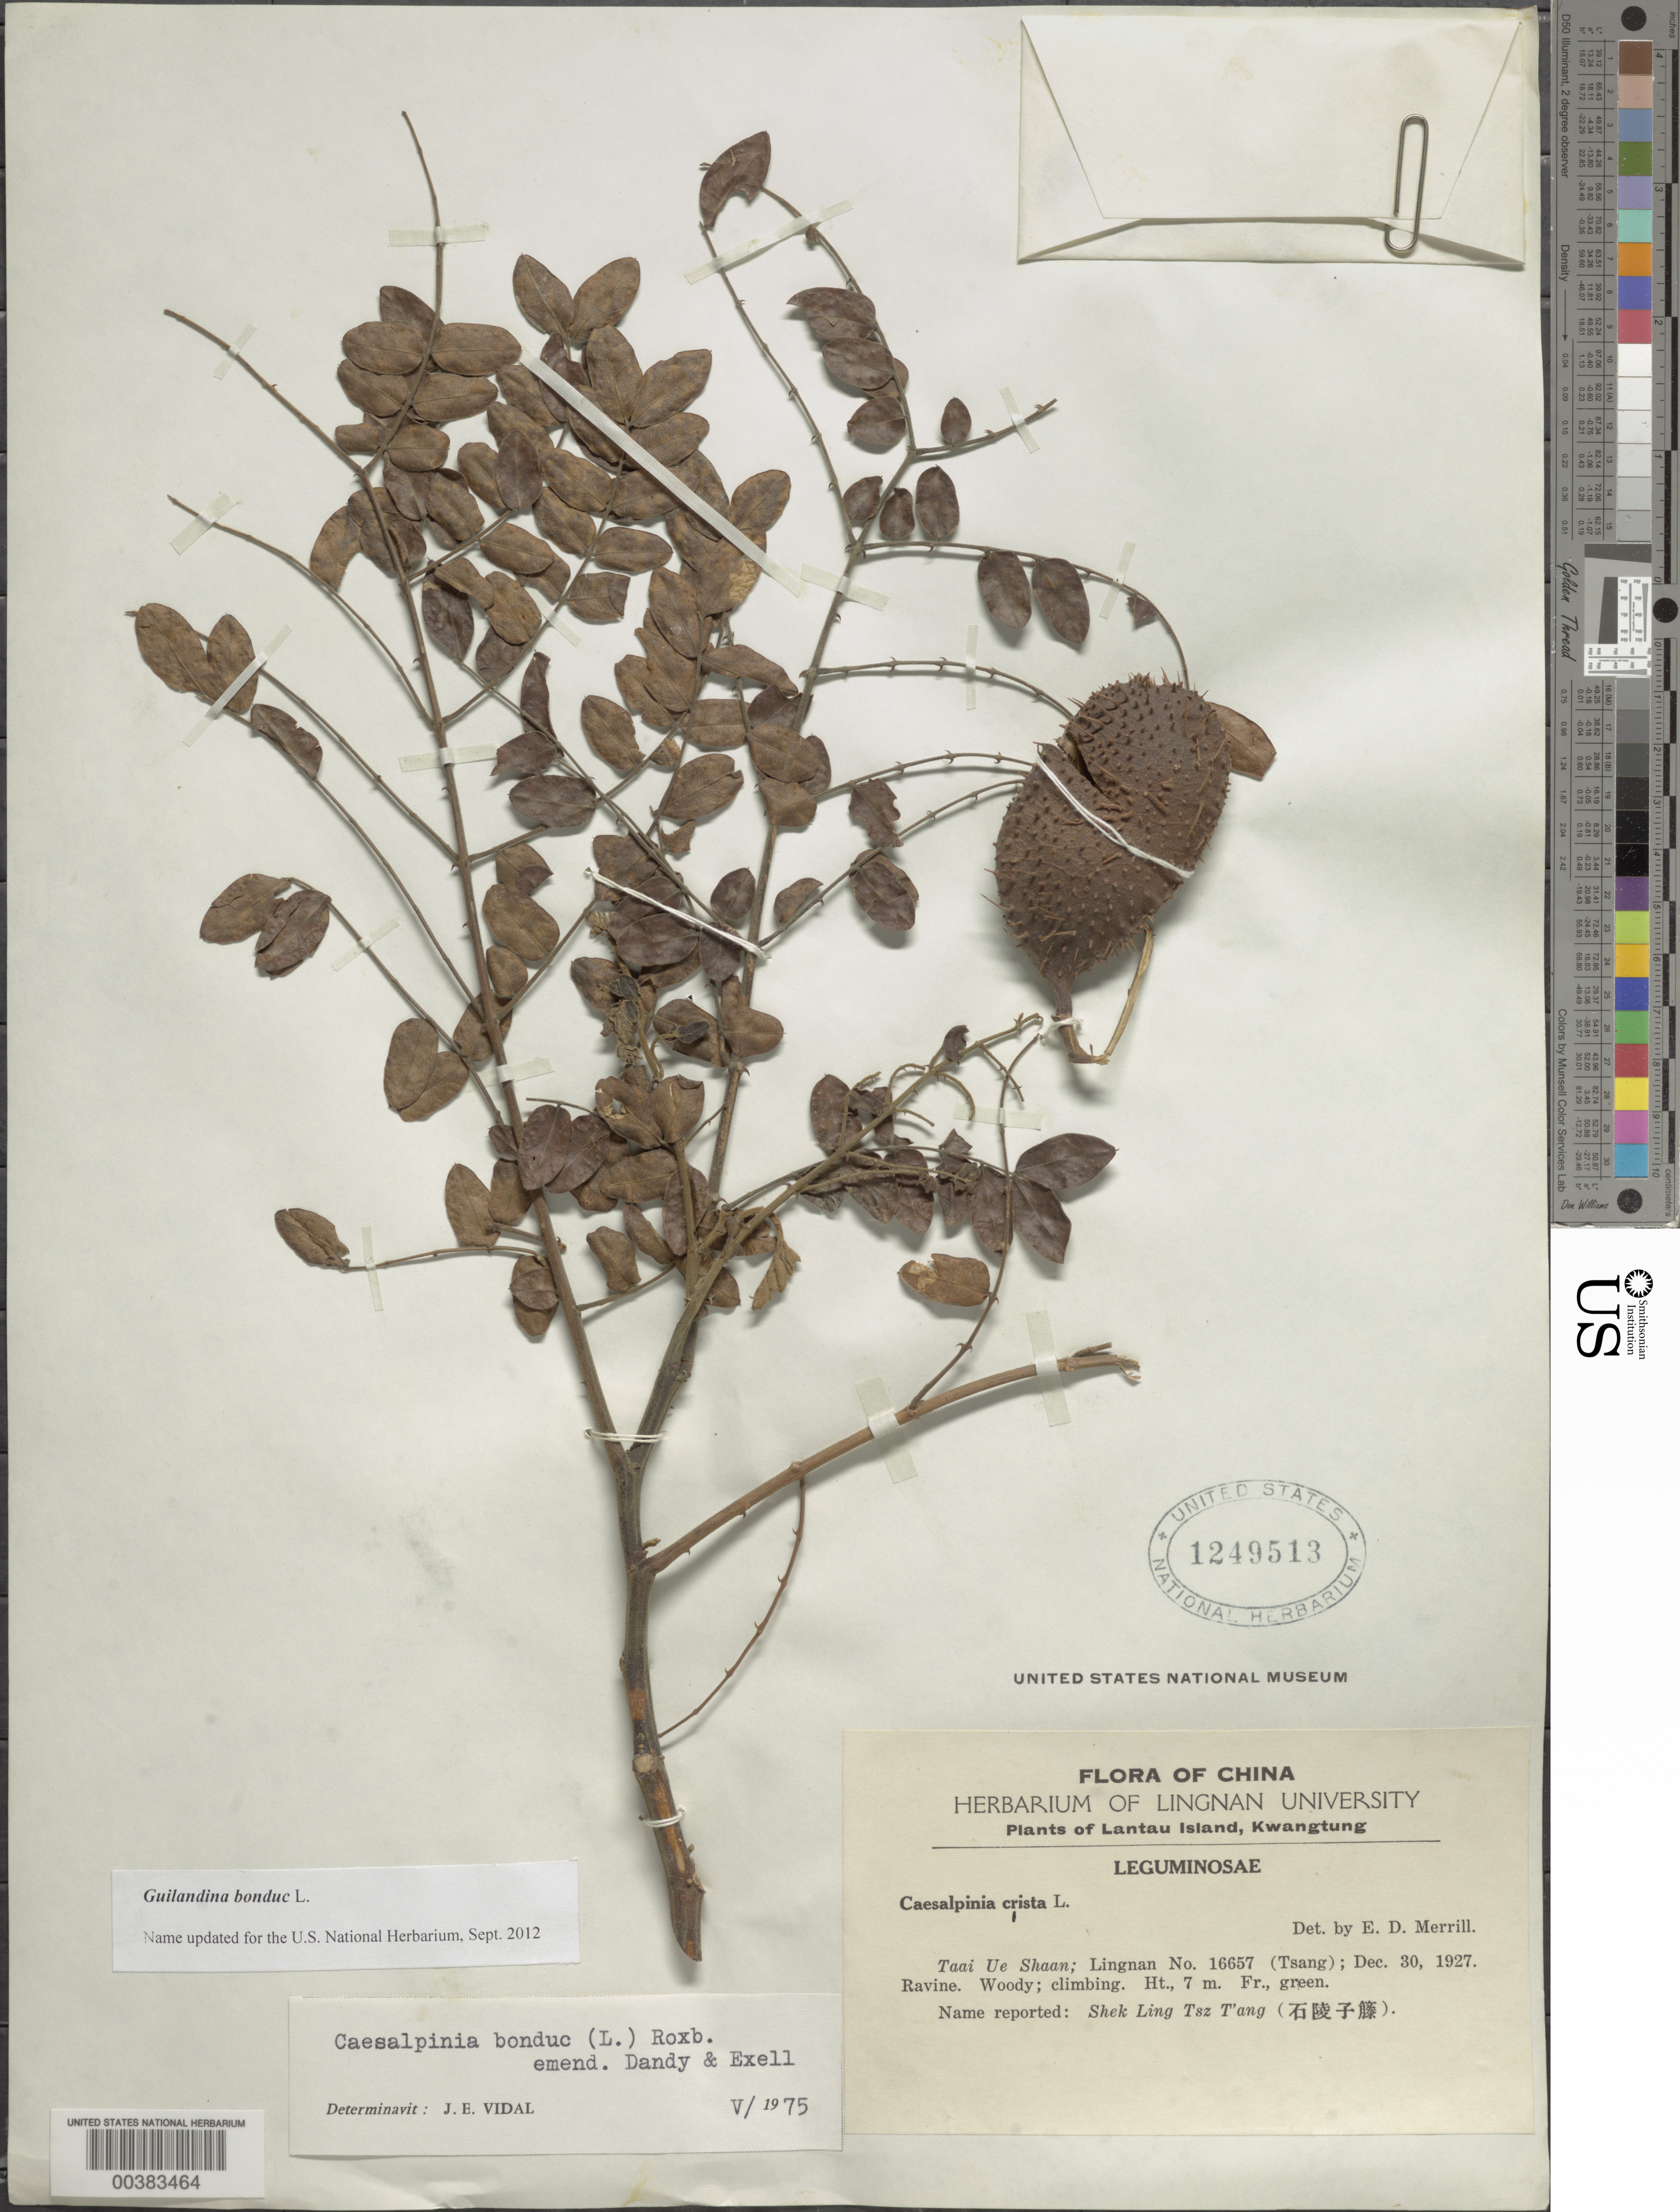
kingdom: Plantae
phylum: Tracheophyta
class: Magnoliopsida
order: Fabales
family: Fabaceae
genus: Guilandina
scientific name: Guilandina bonduc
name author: L.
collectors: T. Shaan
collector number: Lignan No. 16657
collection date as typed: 30 Dec 1927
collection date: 1927-12-30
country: China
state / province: Guangdong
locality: Lantau i.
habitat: Ravine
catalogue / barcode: US 1249513